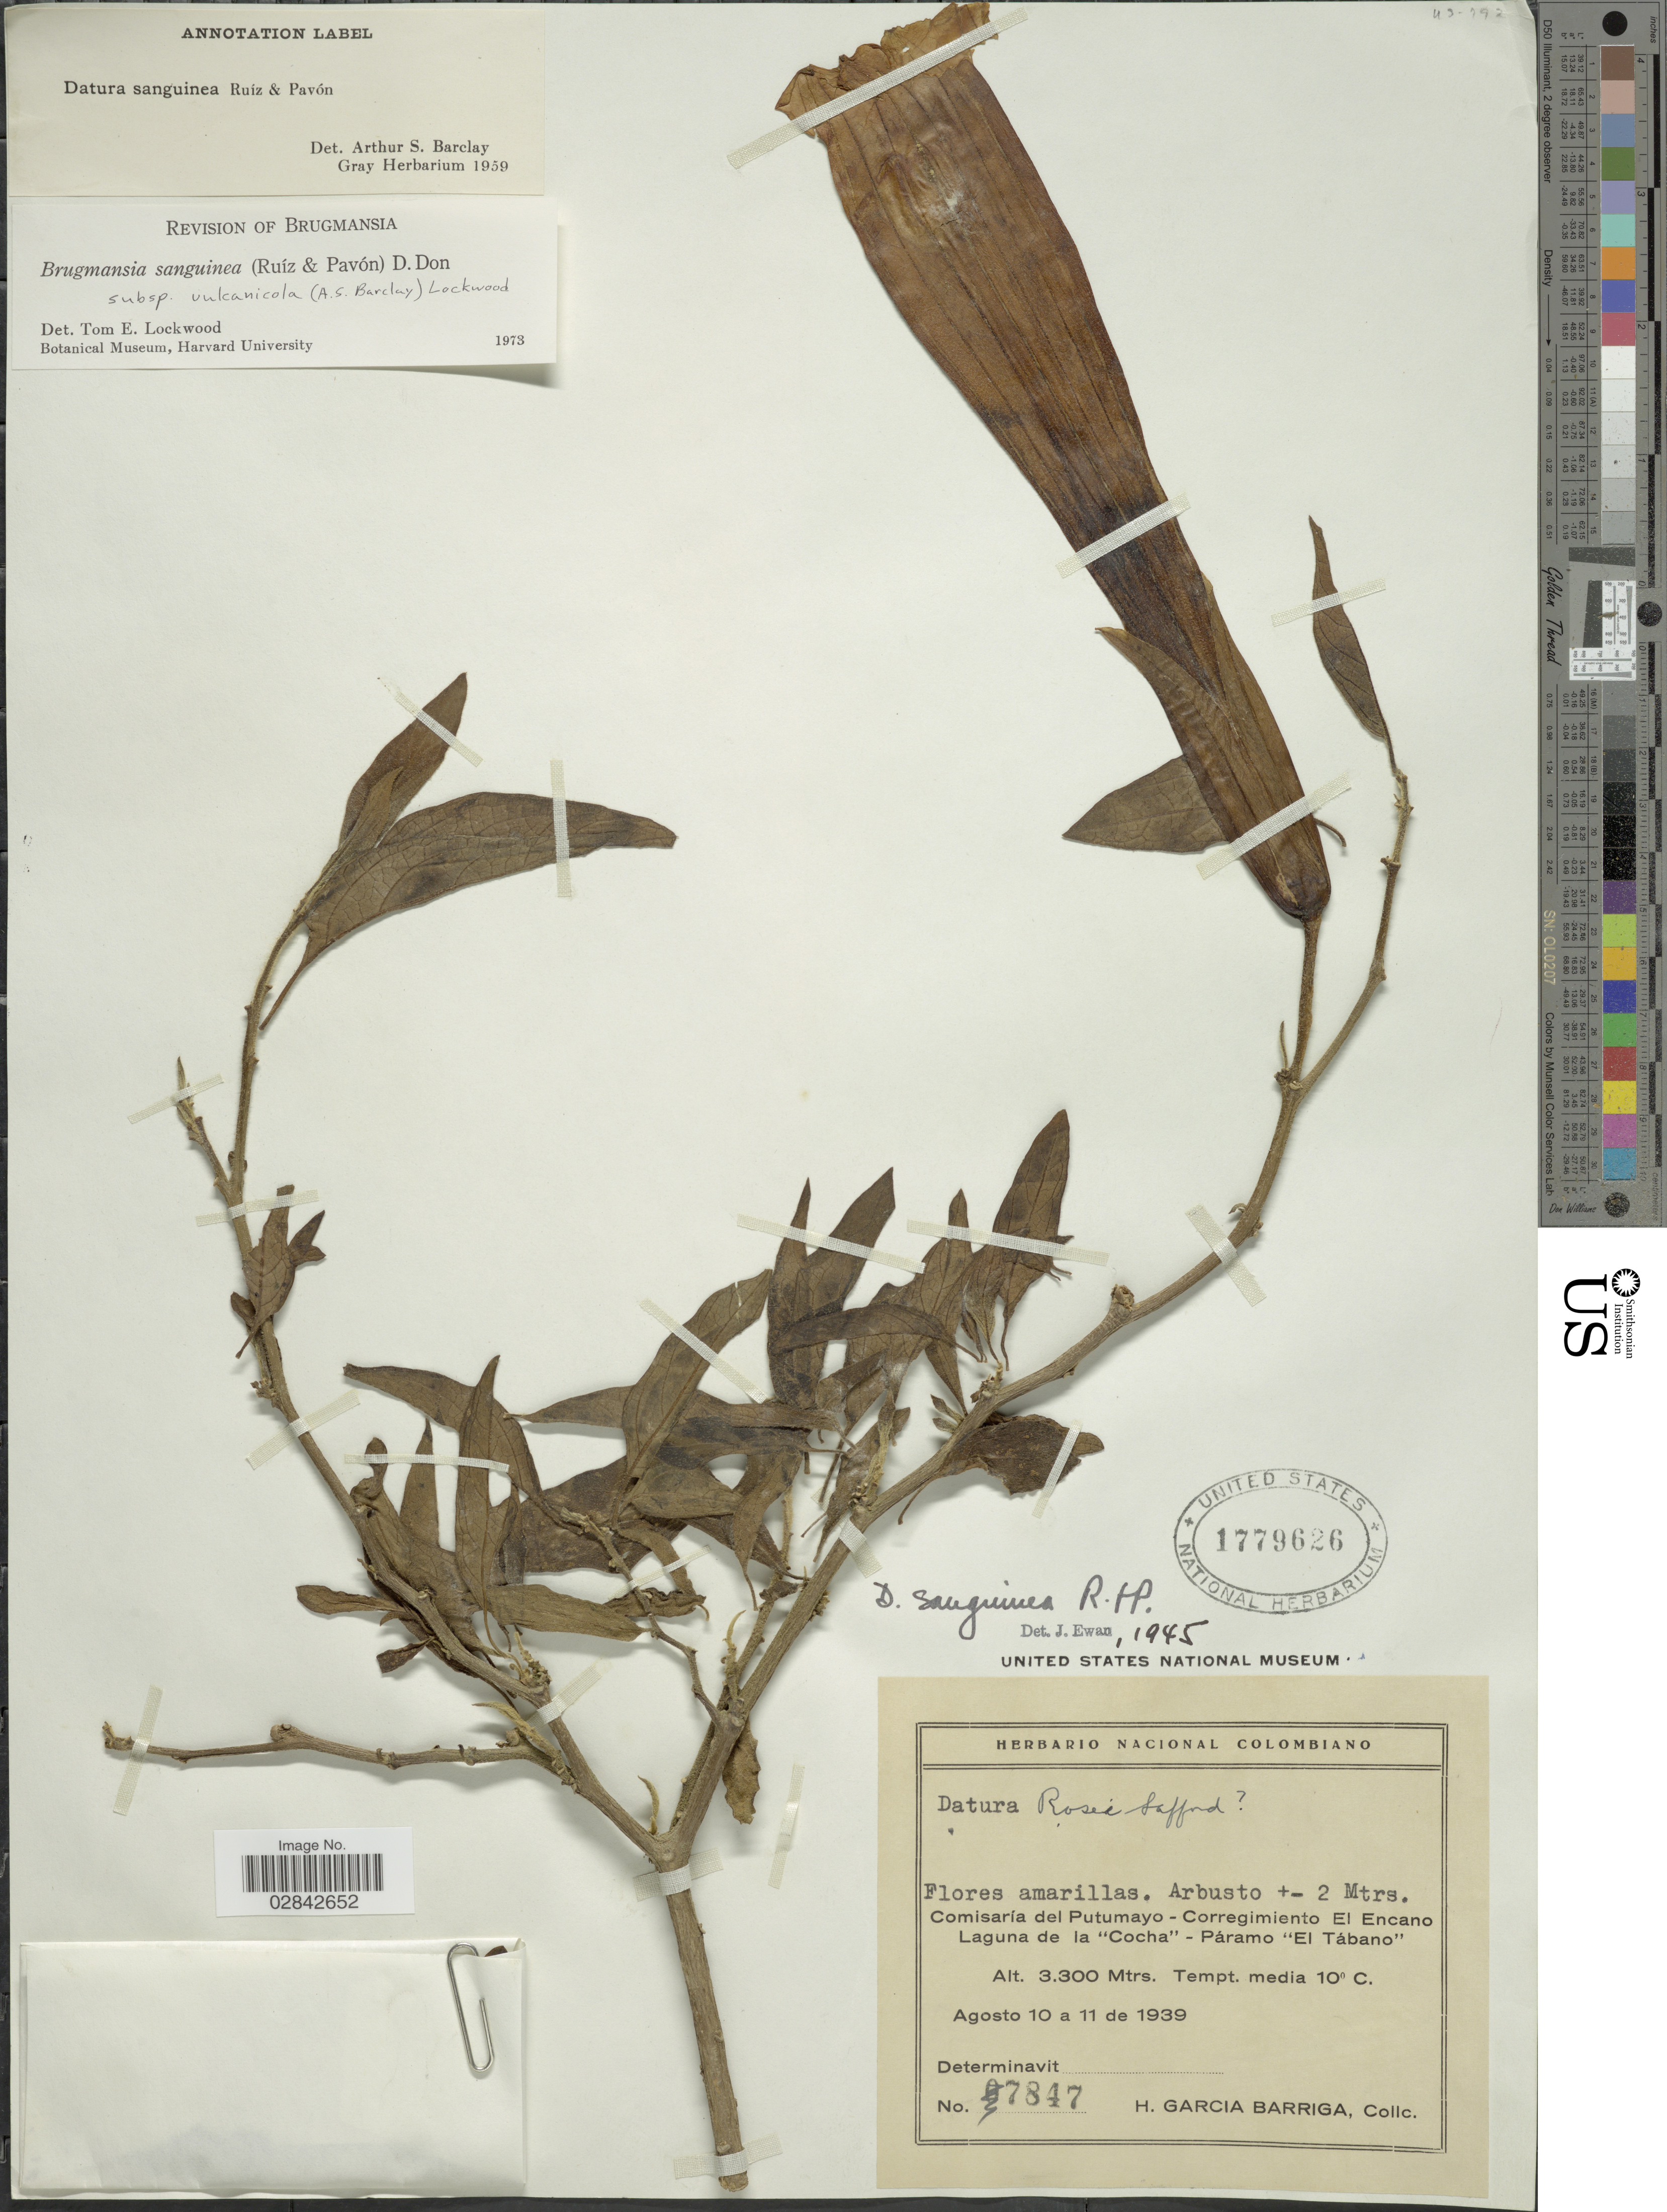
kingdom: Plantae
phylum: Tracheophyta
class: Magnoliopsida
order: Solanales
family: Solanaceae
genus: Brugmansia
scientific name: Brugmansia sanguinea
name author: (Ruiz & Pav.) D. Don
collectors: H. García Barriga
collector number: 7847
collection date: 1939-08-10/1939-08-11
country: Colombia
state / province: Putumayo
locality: Comisaría del Putumayo-Corregimiento El Encano. Laguna de la "Cocha"-Paramo "El Tábano".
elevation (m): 3300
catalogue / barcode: US 1779626